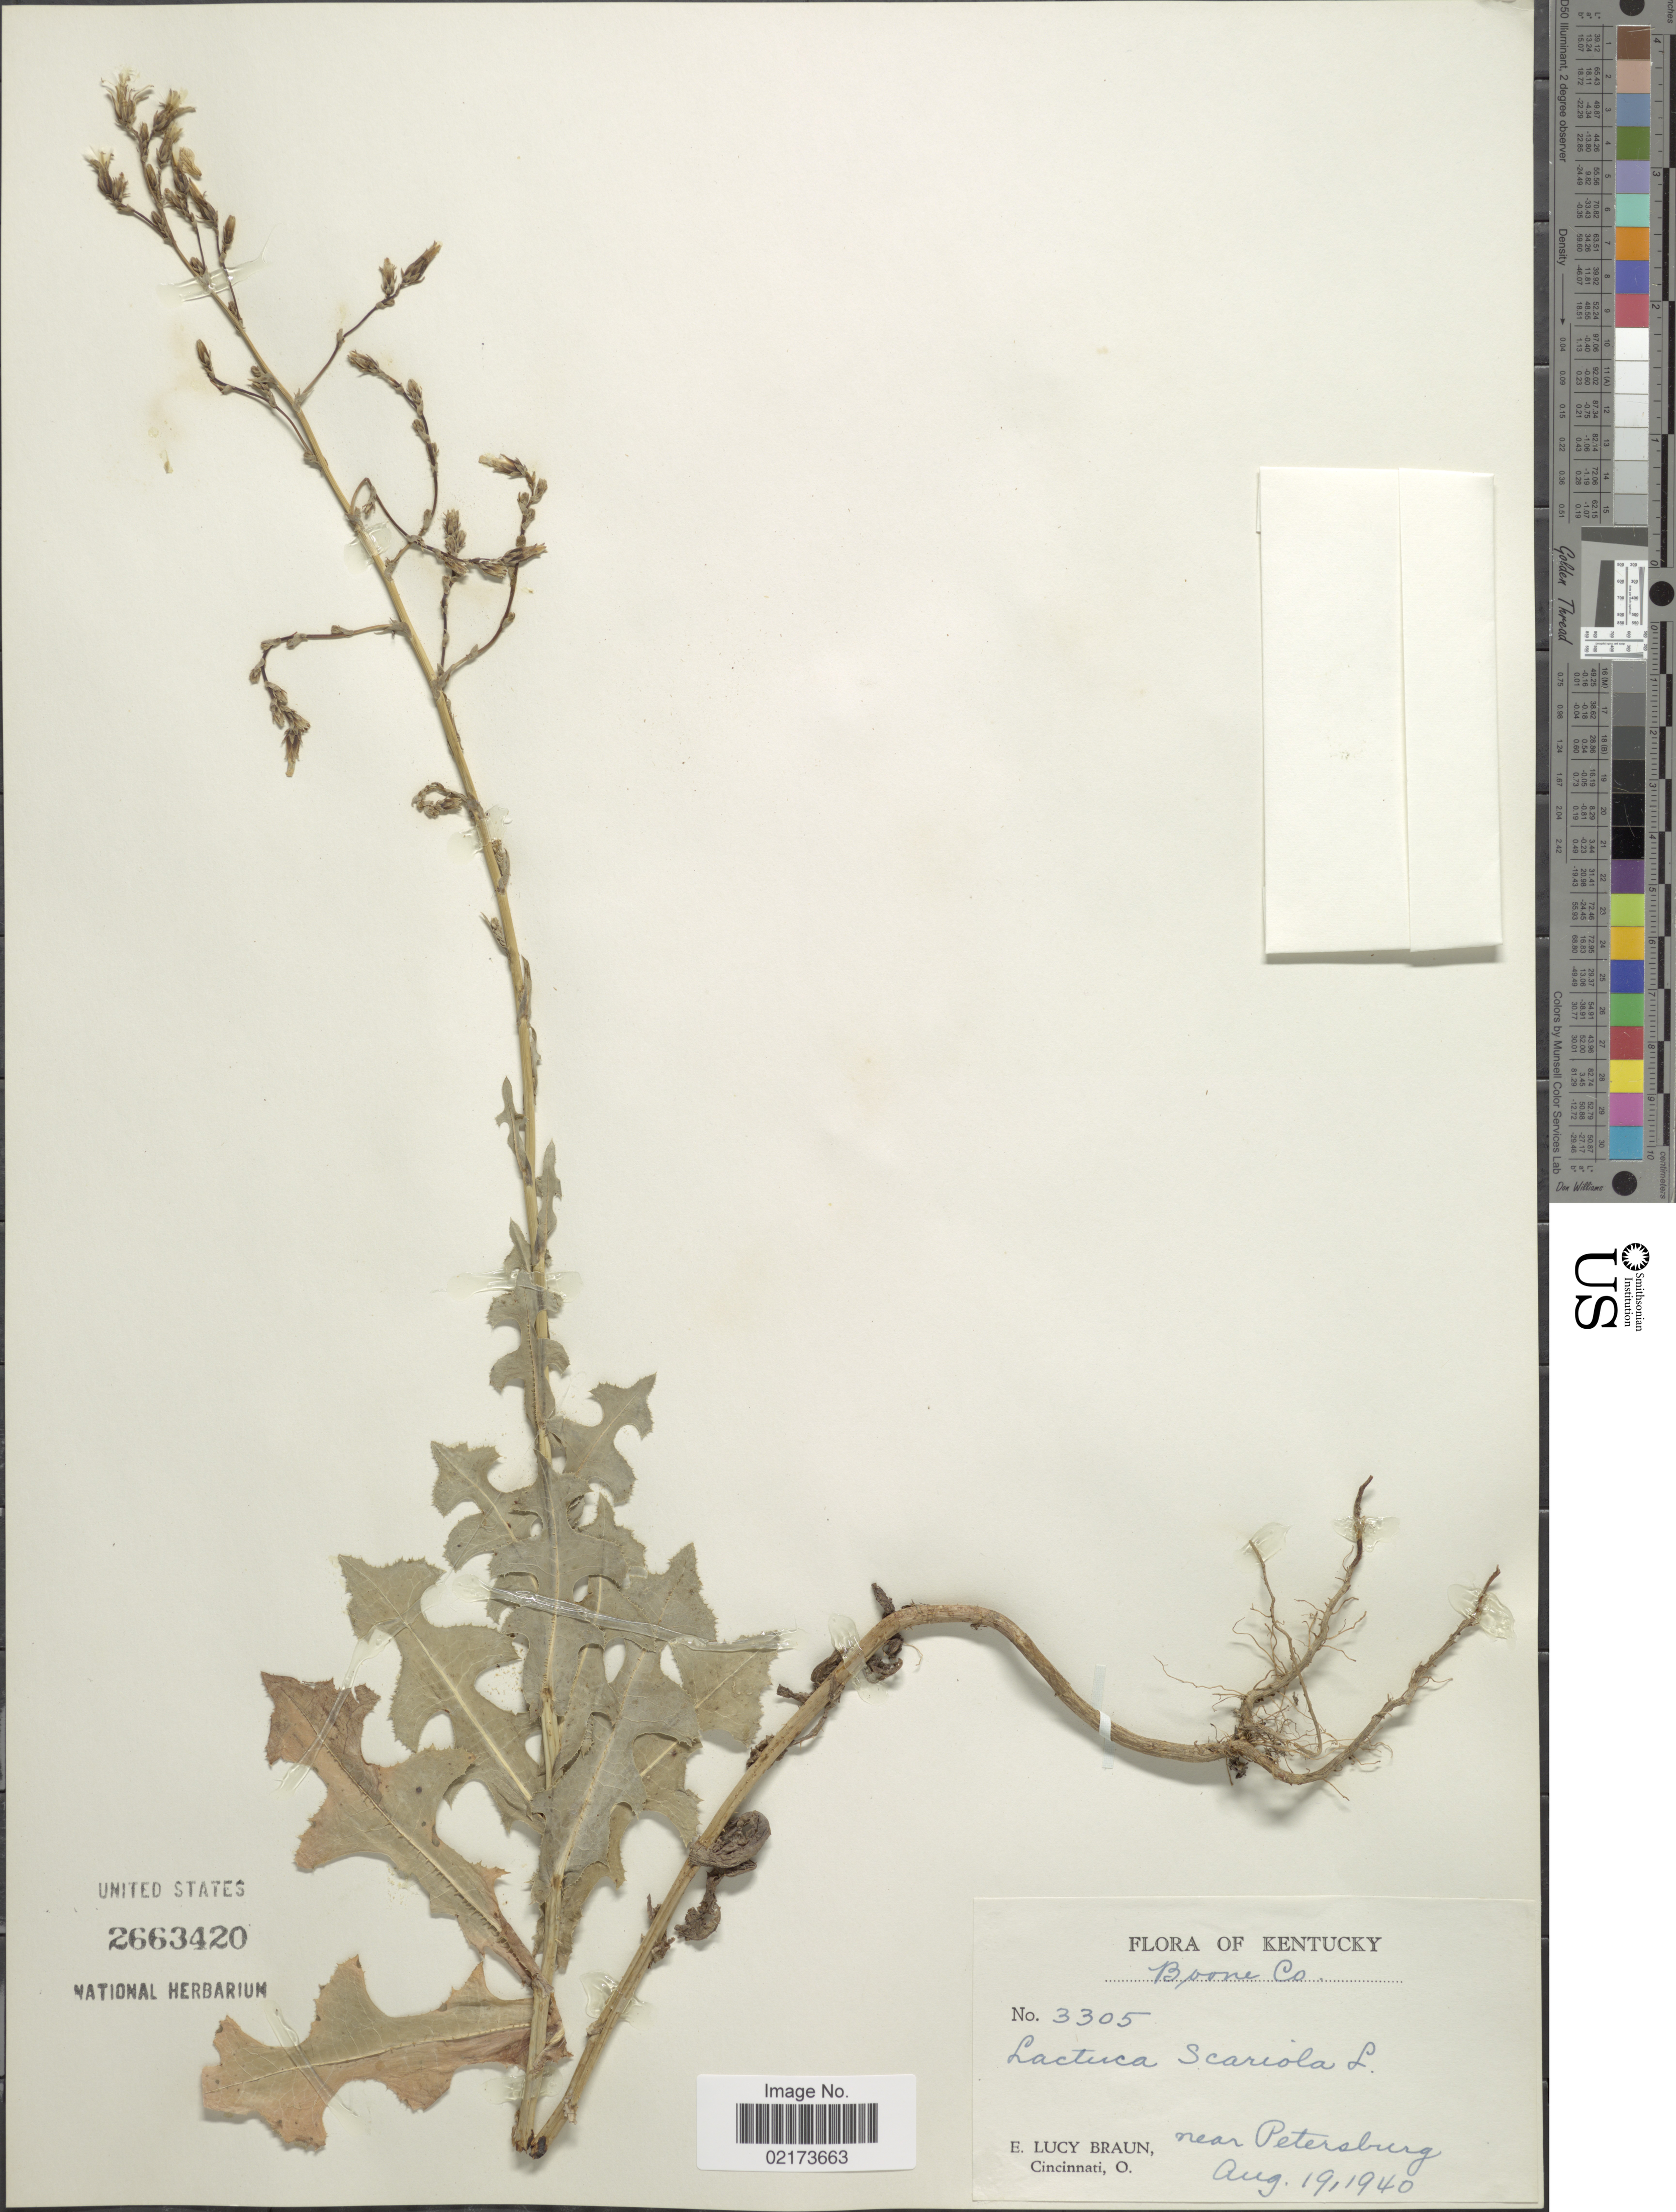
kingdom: Plantae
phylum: Tracheophyta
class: Magnoliopsida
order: Asterales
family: Asteraceae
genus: Lactuca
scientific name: Lactuca serriola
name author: L.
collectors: E. L. Braun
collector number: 3305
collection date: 1940-08-19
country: United States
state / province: Kentucky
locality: Boone Co., near Petersburg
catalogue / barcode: US 2663420